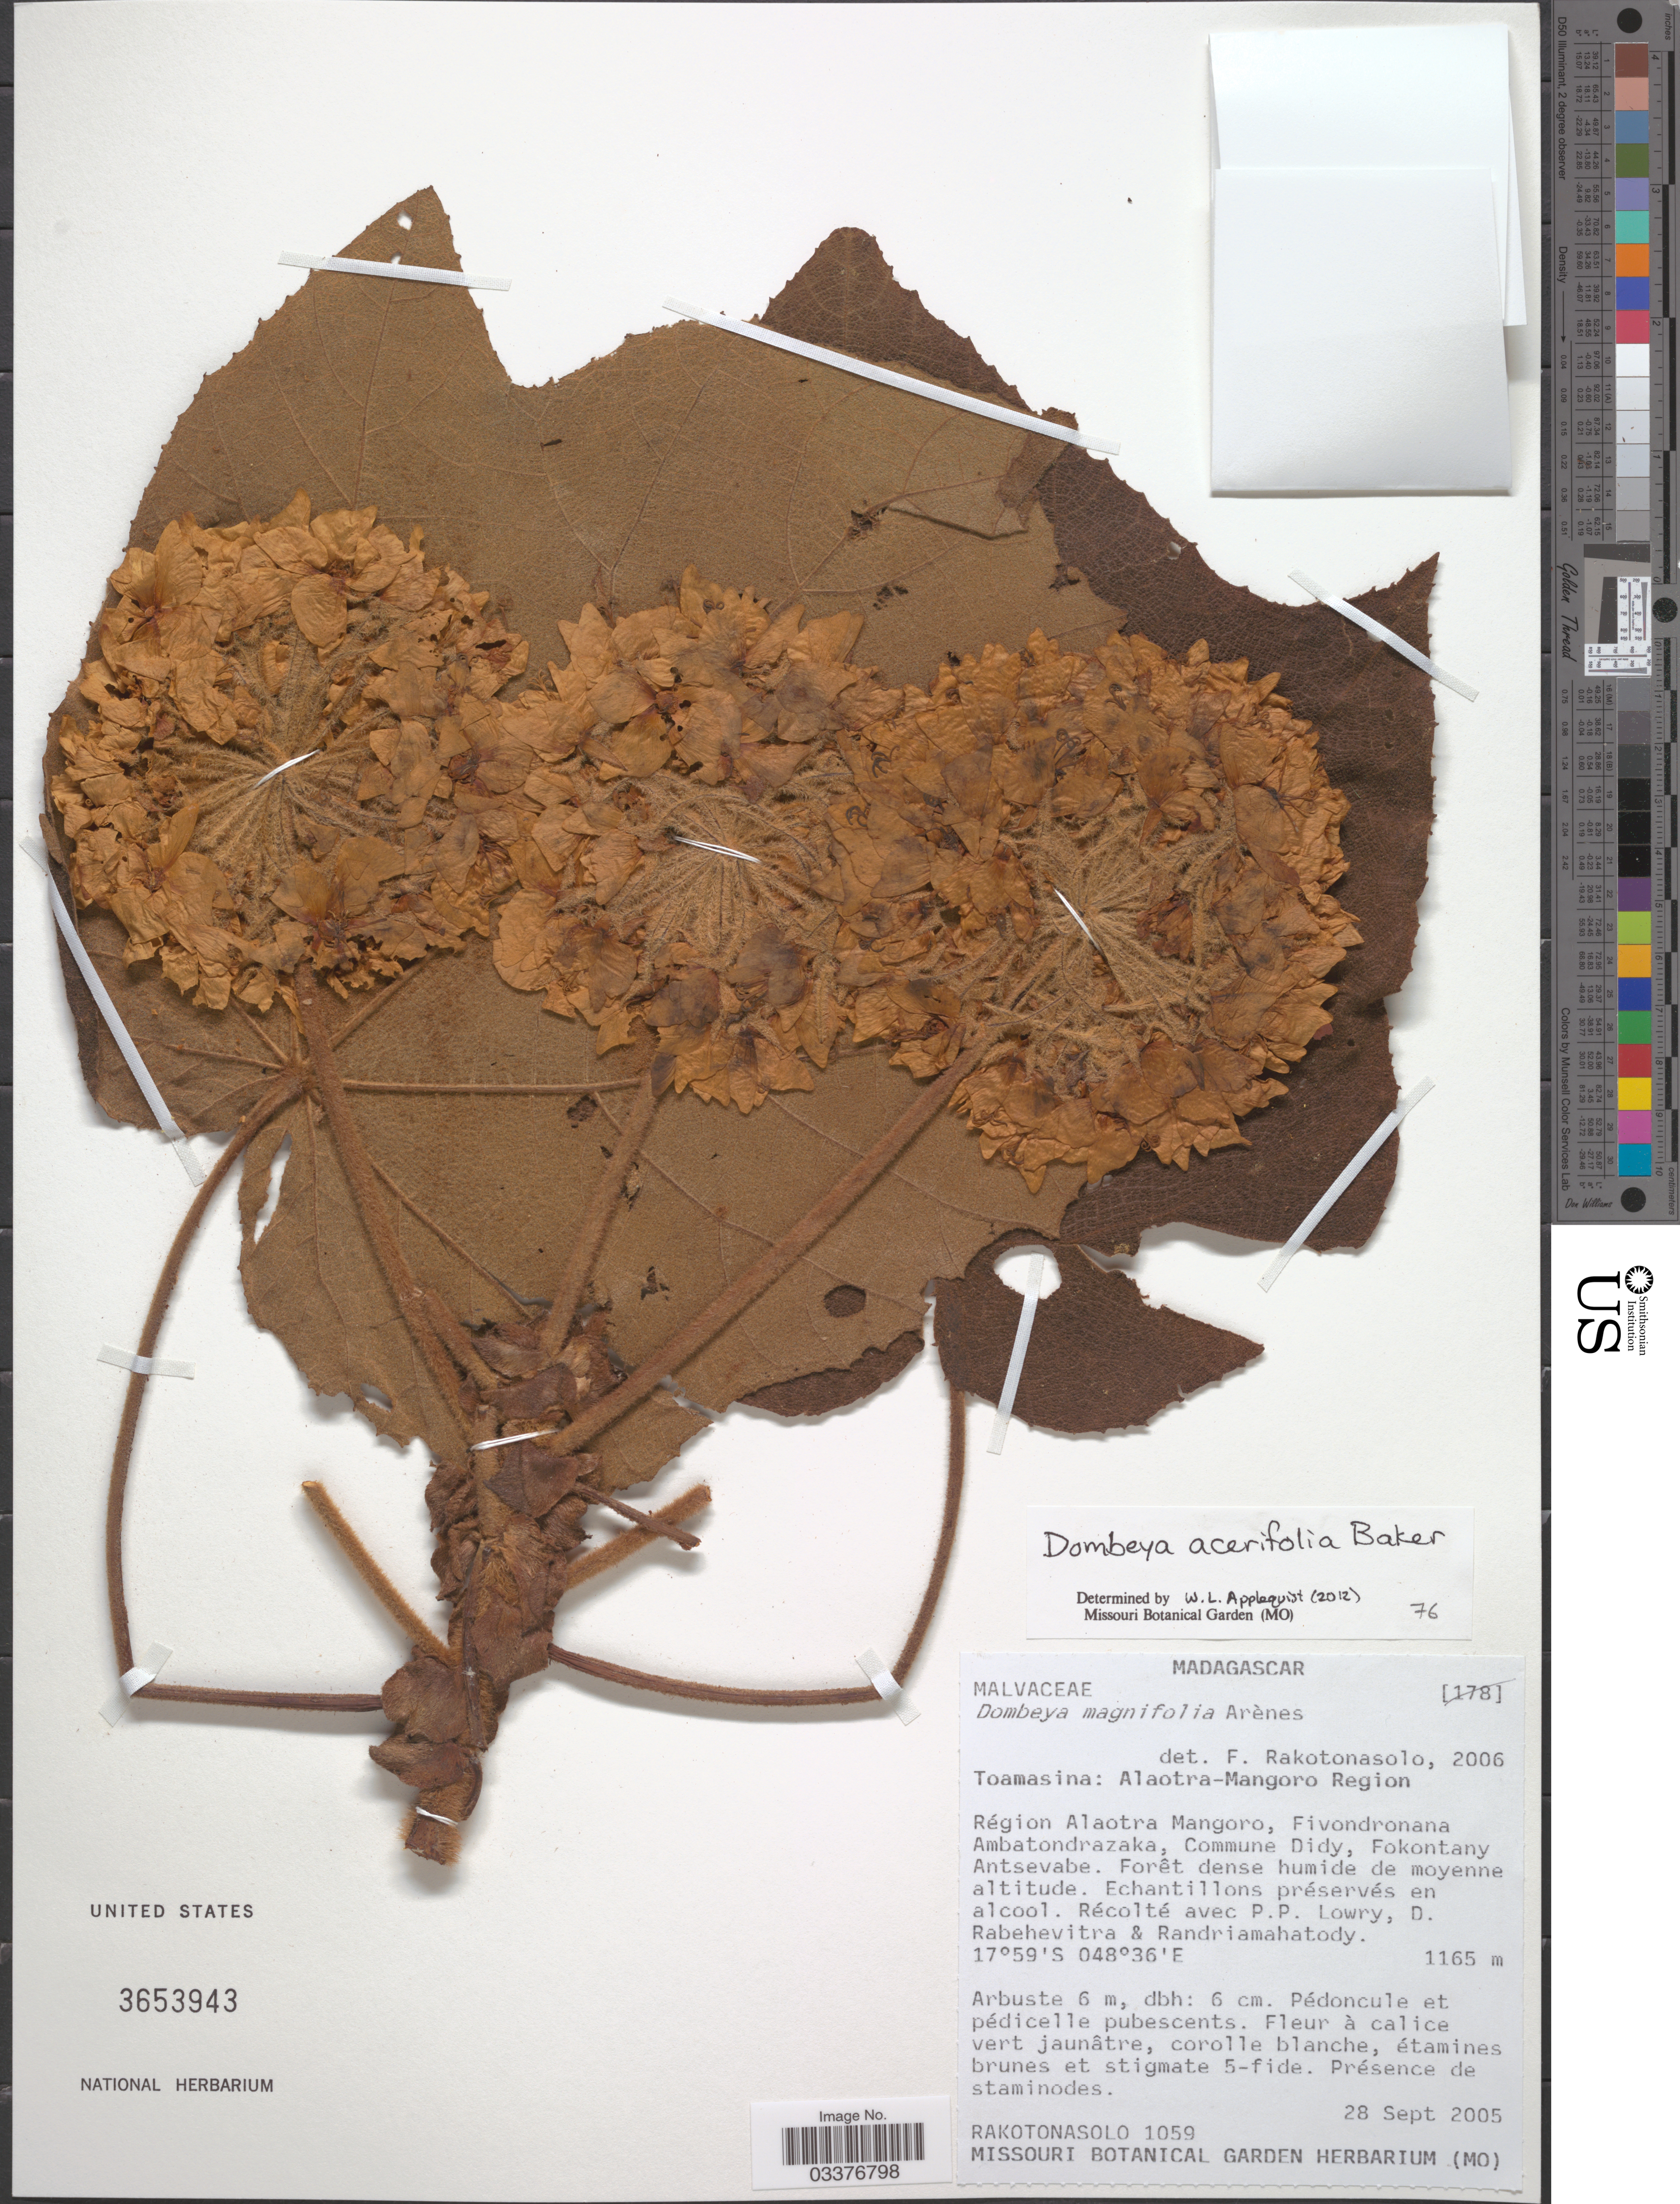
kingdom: Plantae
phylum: Tracheophyta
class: Magnoliopsida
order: Malvales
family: Malvaceae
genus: Dombeya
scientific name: Dombeya acerifolia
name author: (L.) Gaertn.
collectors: Rakotonasolo, P. Lowry, D. Rabehevitra & Randriamahatody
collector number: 1059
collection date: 2005-09-28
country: Madagascar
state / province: Alaotra Mangoro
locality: Alaotra-Mangoro Region. Fivondronana Ambatondrazaka, Commune Didy, Fokontany Antsevabe.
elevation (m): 1165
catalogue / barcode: US 3653943